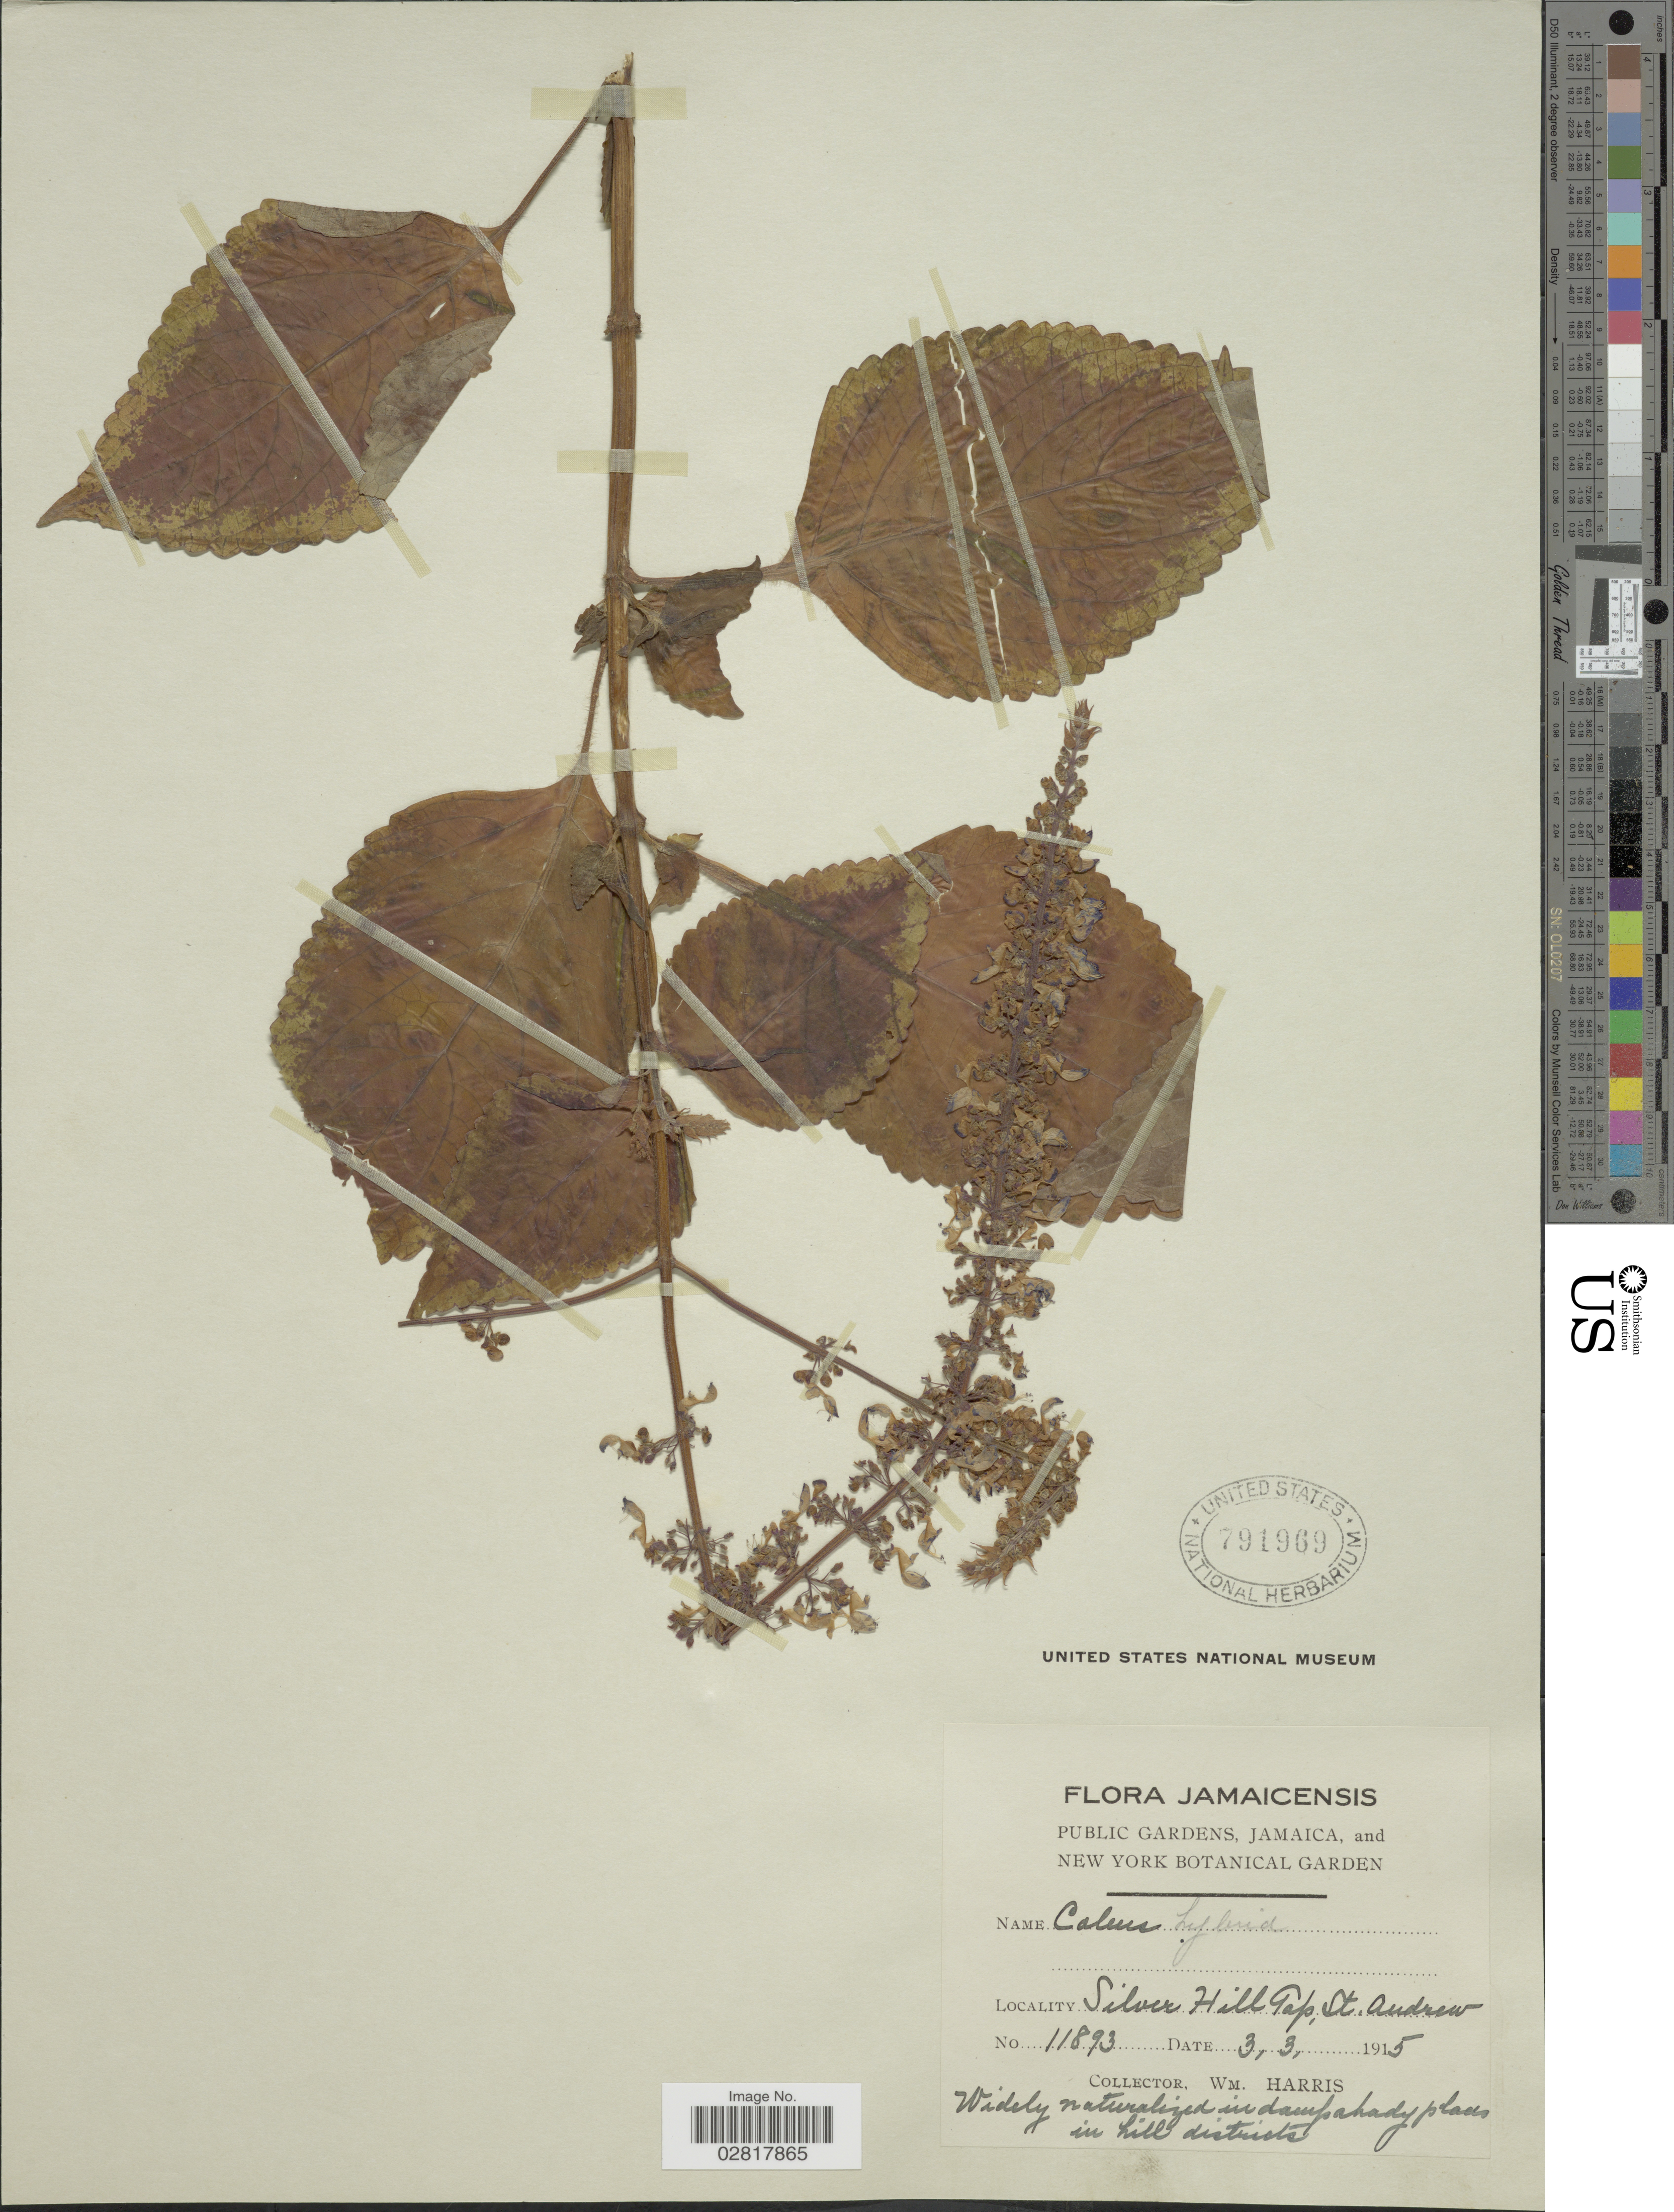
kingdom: Plantae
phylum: Tracheophyta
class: Magnoliopsida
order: Lamiales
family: Lamiaceae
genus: Plectranthus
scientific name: Plectranthus sp.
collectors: W. H. Harris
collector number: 11893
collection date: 1915-03-03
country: Jamaica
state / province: Saint Andrew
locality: Silver Hill Gap, St. Andrew.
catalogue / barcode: US 791969